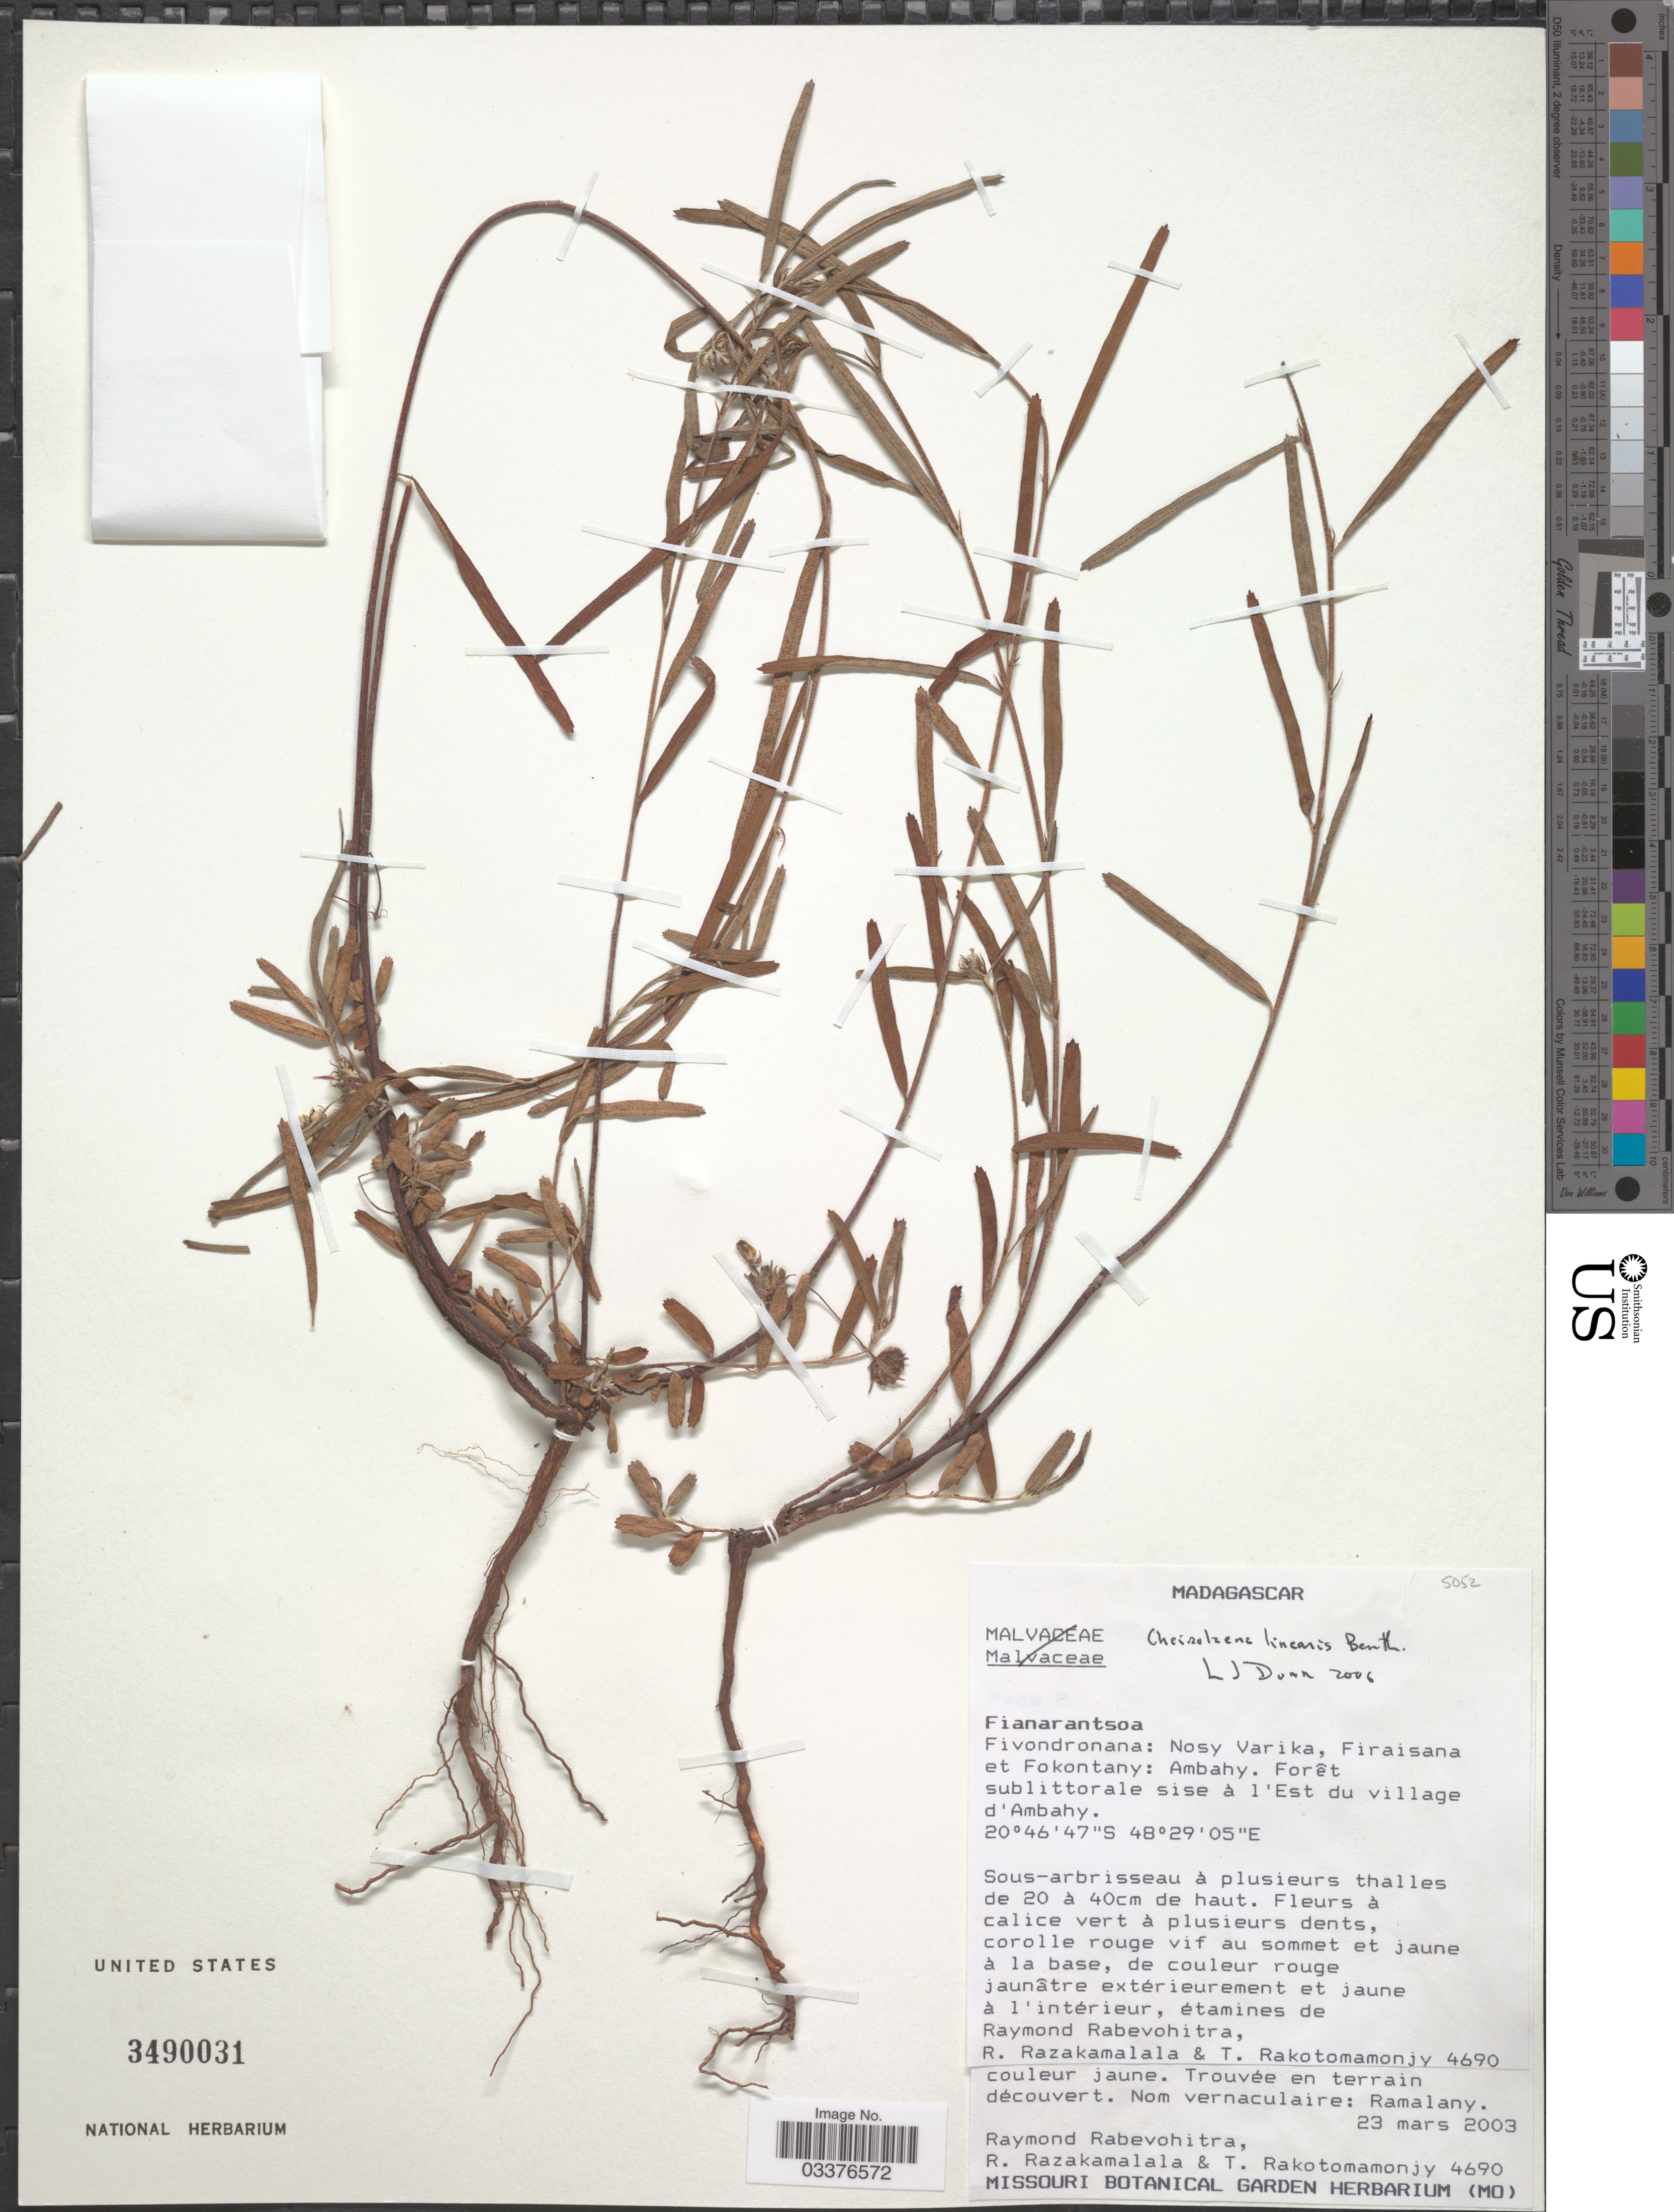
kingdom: Plantae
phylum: Tracheophyta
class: Magnoliopsida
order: Malvales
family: Malvaceae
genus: Cheirolaena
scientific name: Cheirolaena linearis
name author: Benth.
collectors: R. Rabevohitra, R. Razakamalala & T. Rakotomamonjy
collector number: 4690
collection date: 2003-03-23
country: Madagascar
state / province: Vatovavy Fitovinany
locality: Fivondronana: Nosy Varika, Firaisana et Fokontany: Ambahy. Forêt sublittorale sise à l'Est du village d'Ambahy.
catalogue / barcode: US 3490031